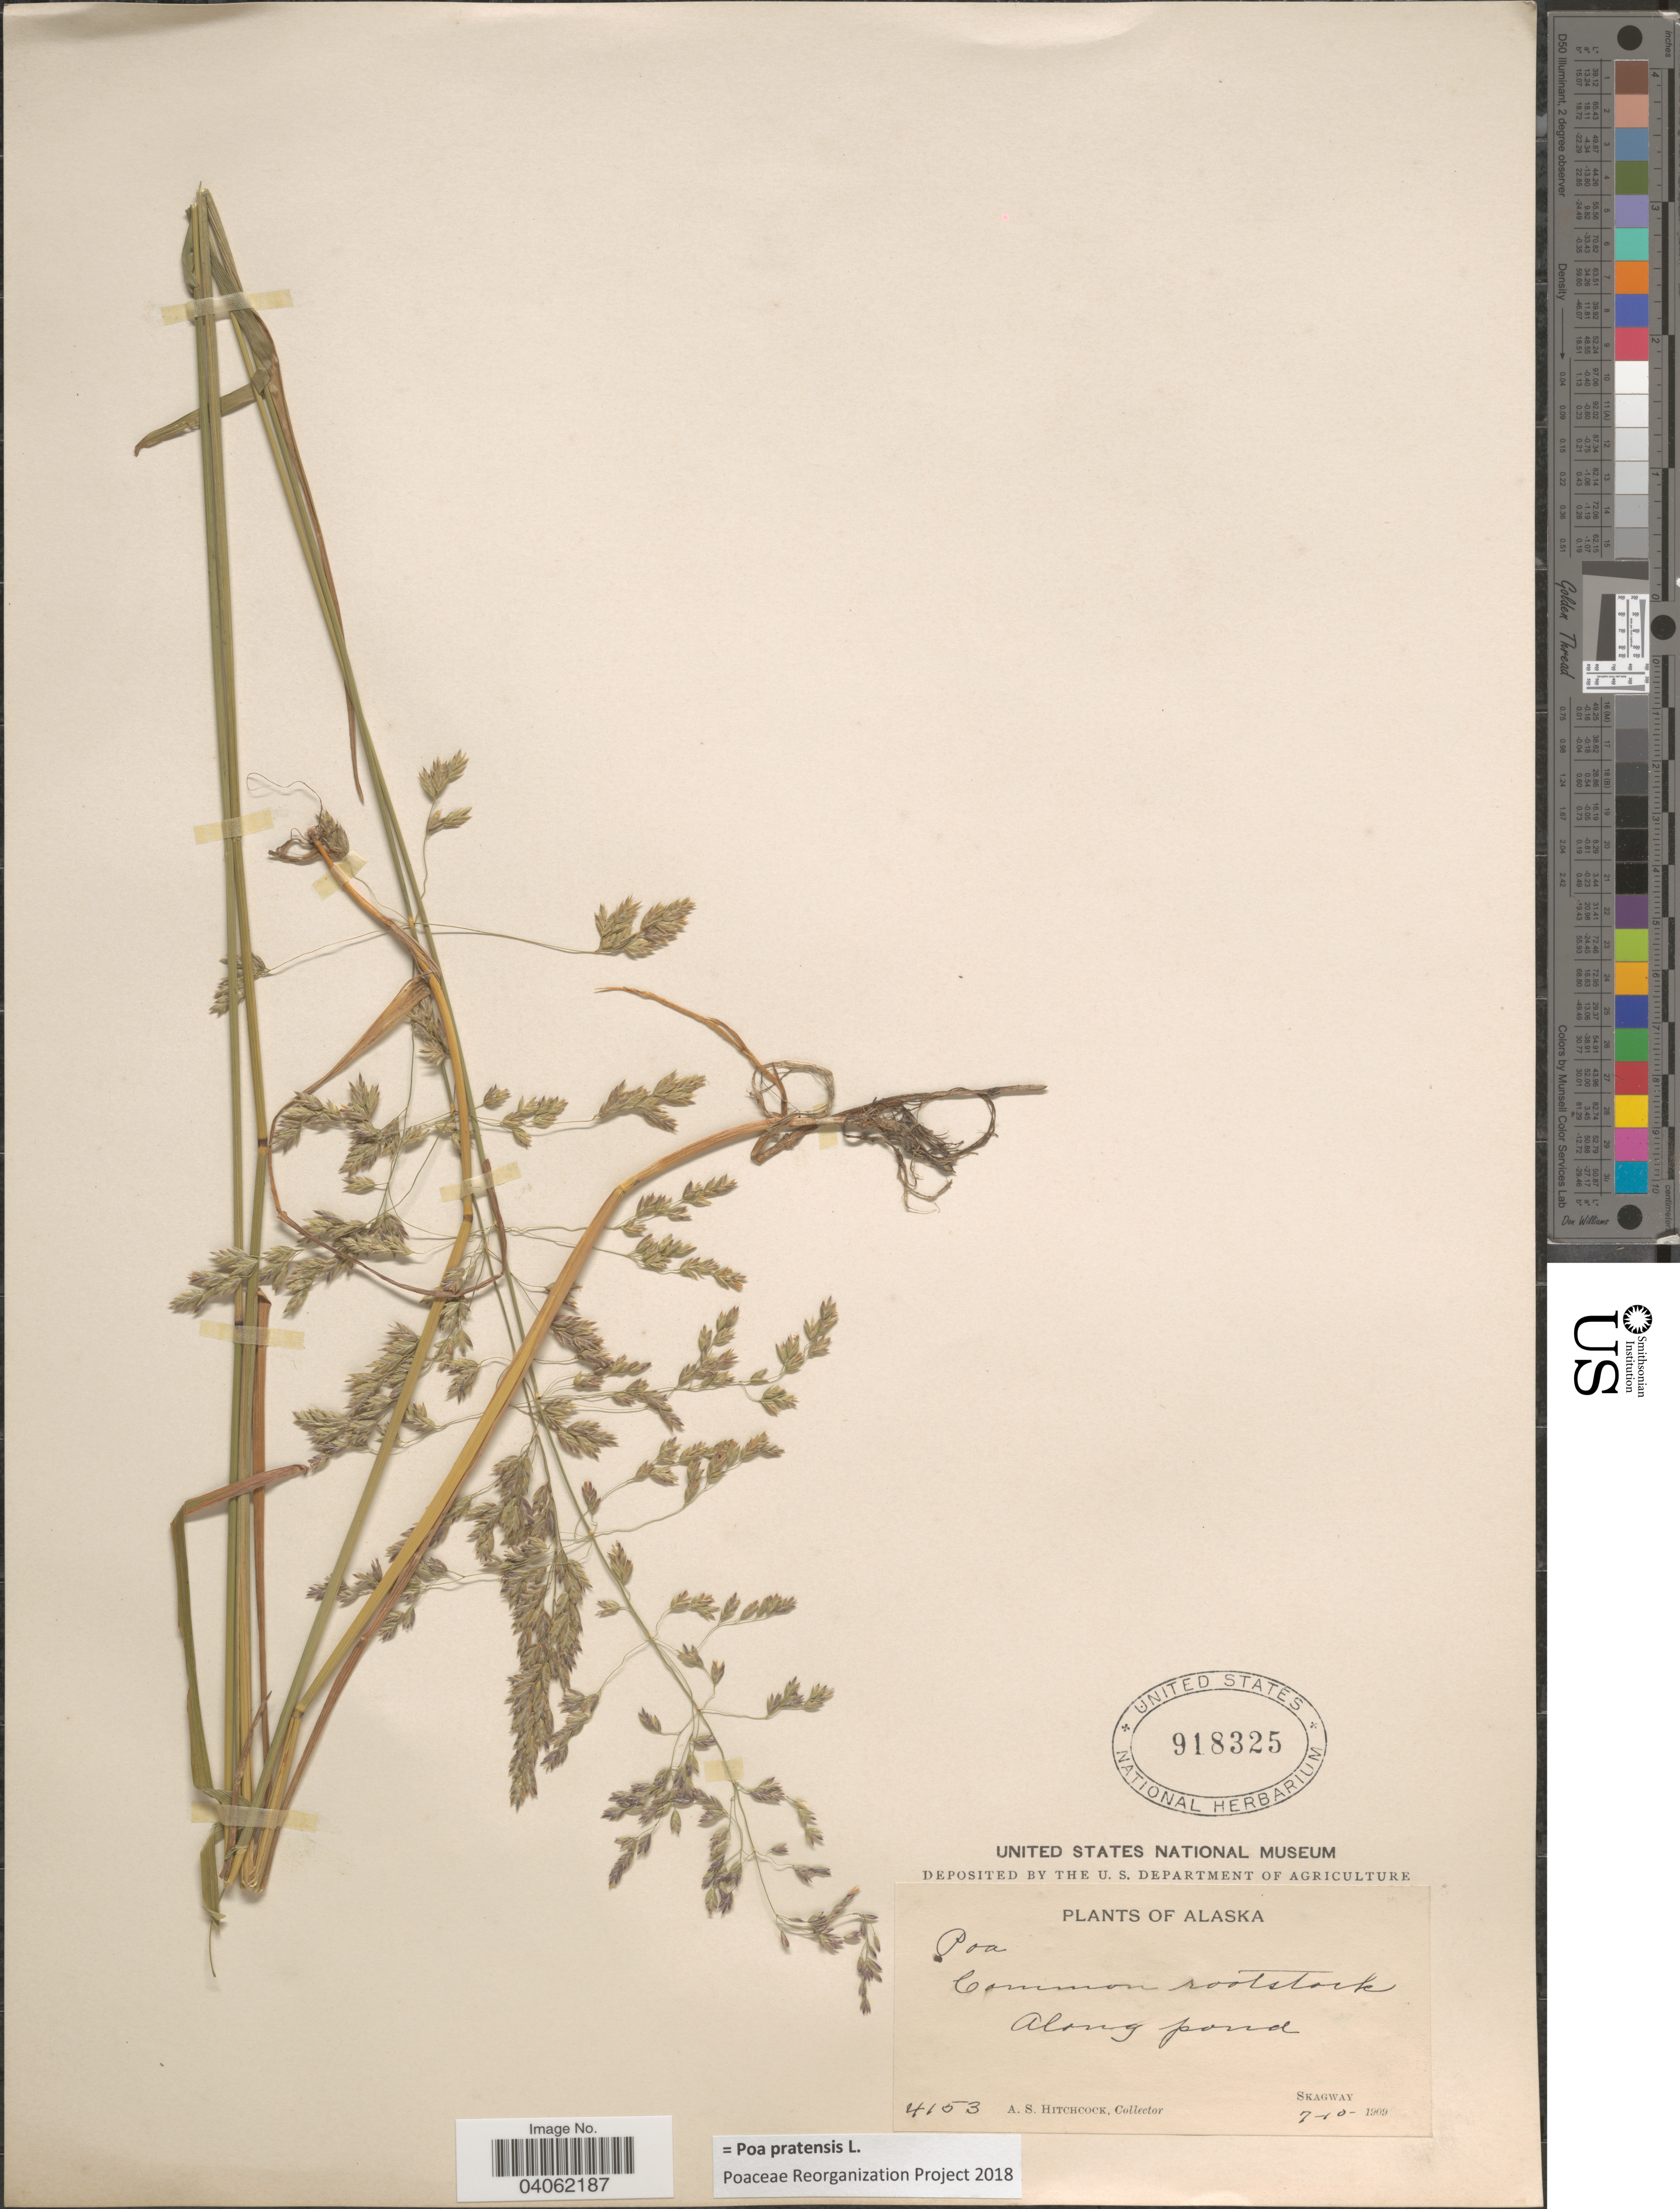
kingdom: Plantae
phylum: Tracheophyta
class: Liliopsida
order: Poales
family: Poaceae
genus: Poa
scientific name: Poa pratensis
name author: L.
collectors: A. S. Hitchcock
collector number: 4153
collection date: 1909-07-10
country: United States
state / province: Alaska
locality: Rootstock. Along pond. Skagway.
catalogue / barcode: US 918325